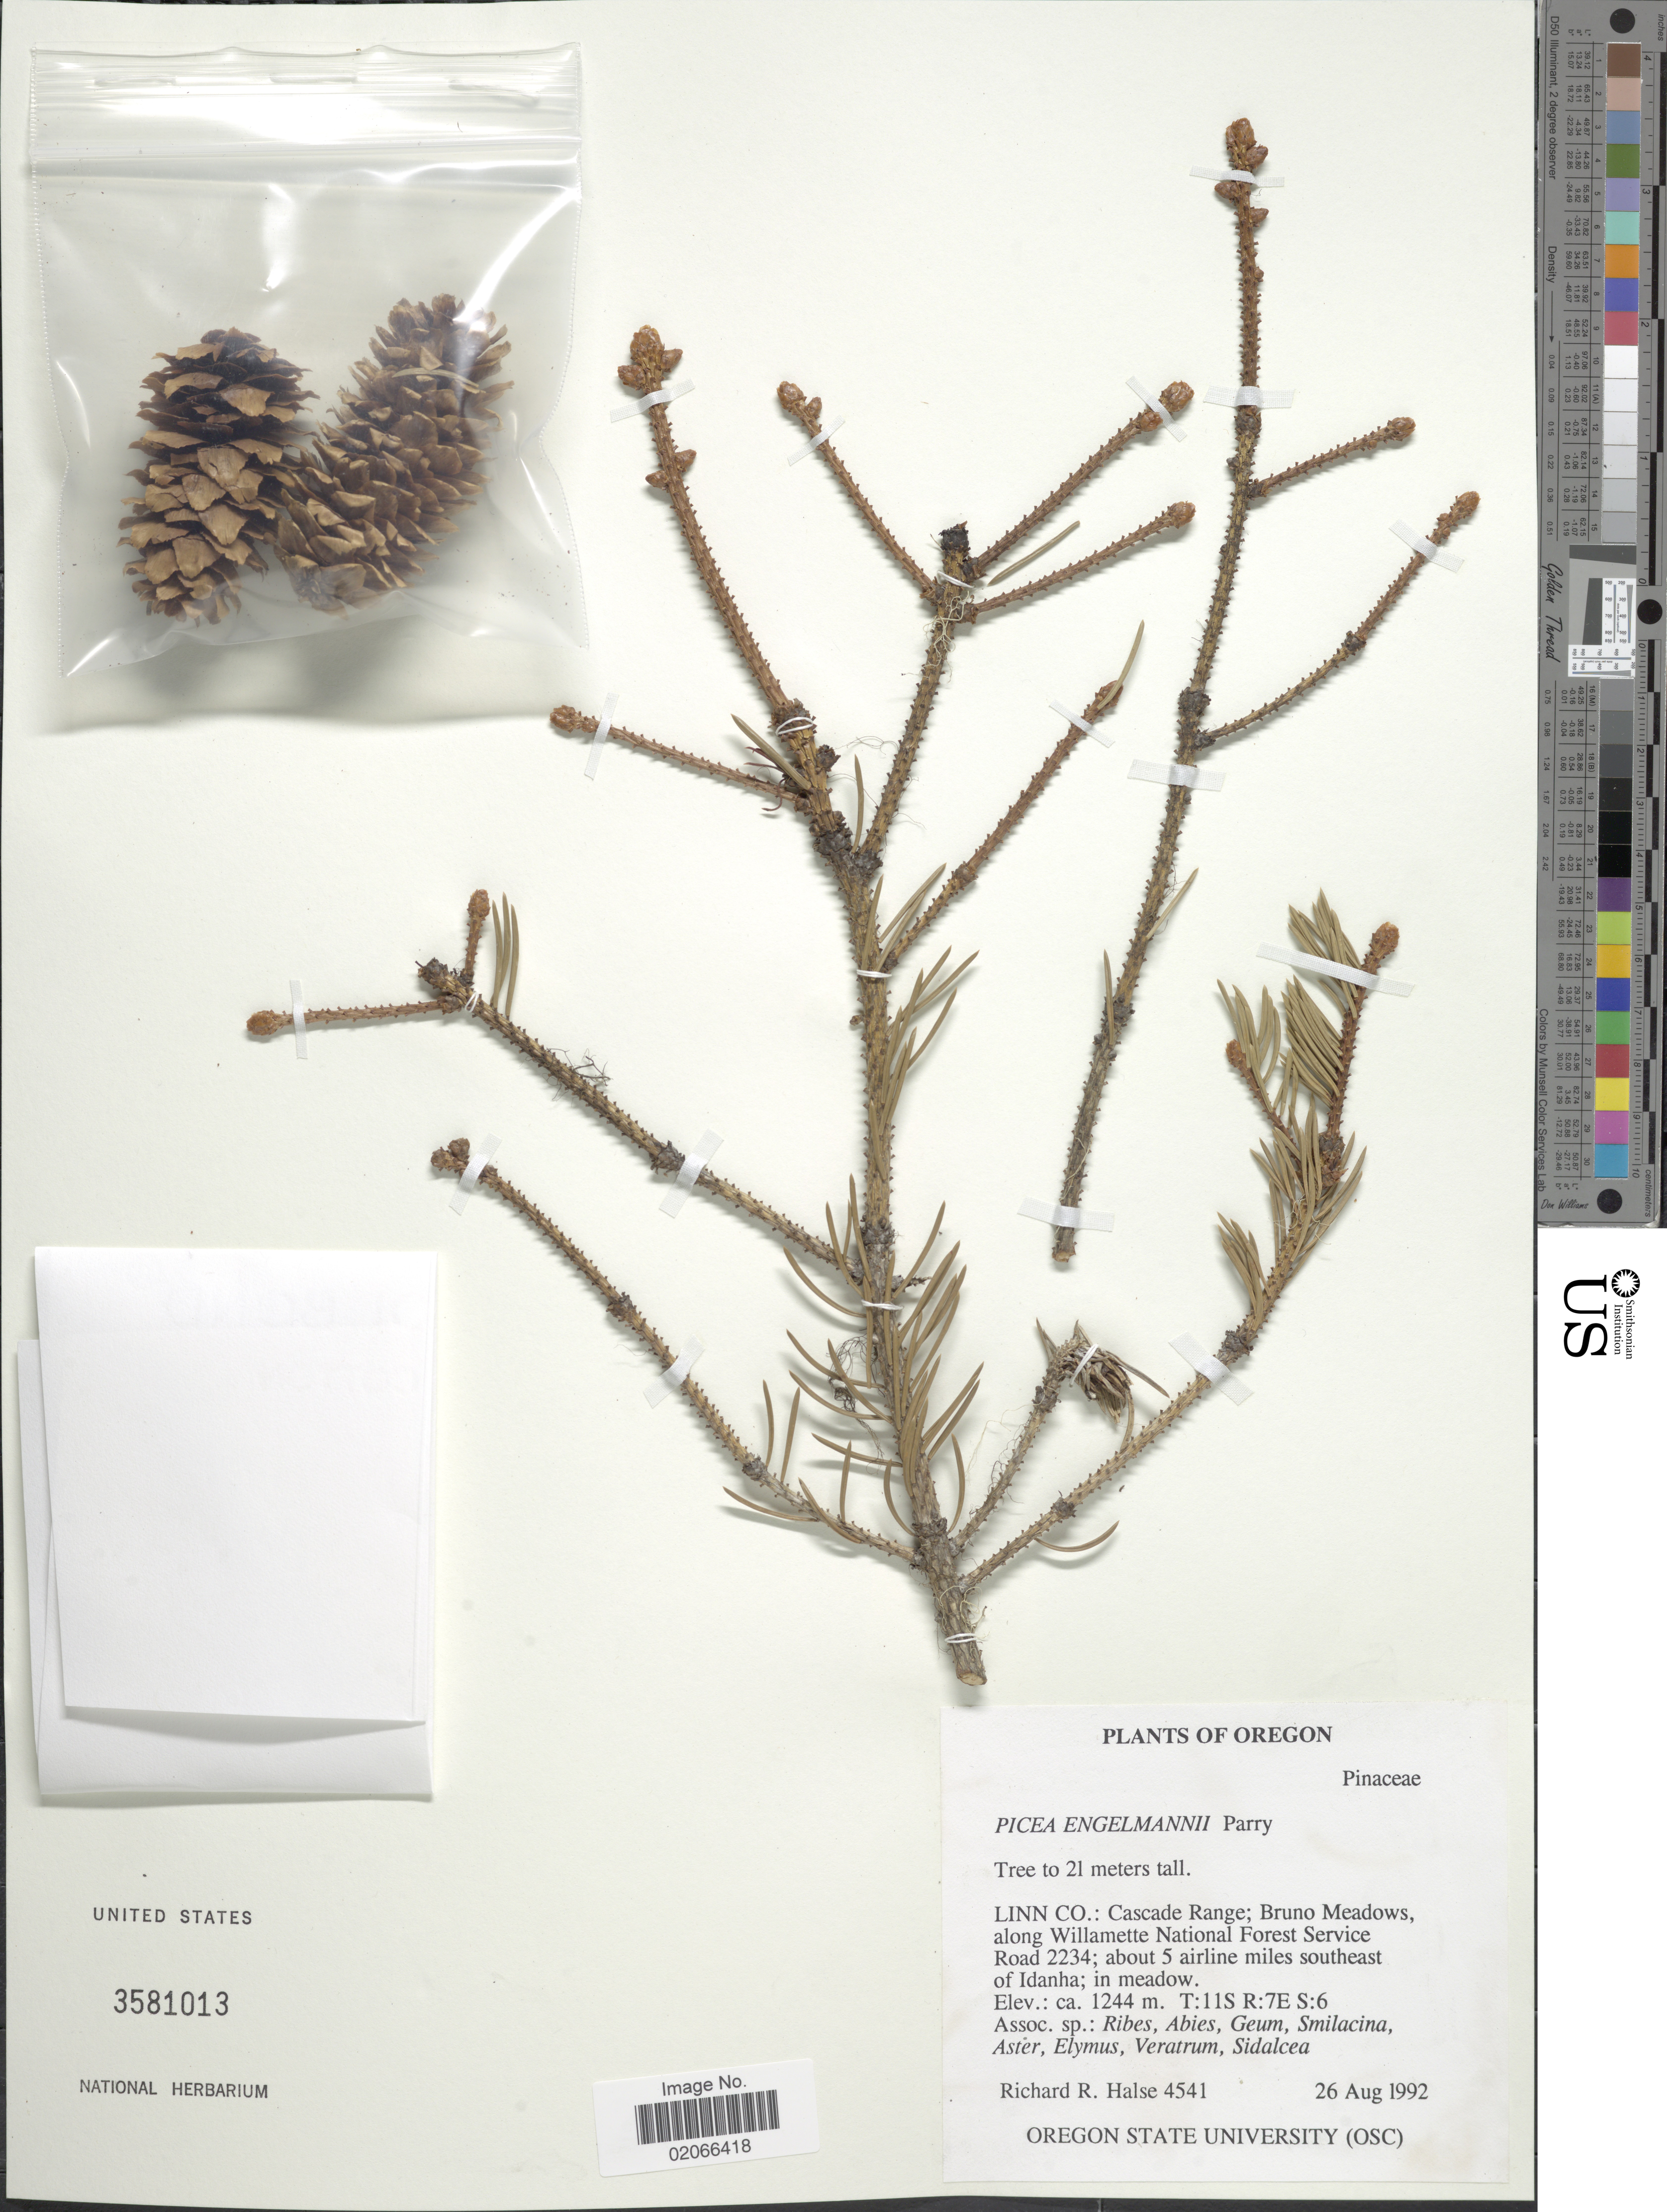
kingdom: Plantae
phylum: Tracheophyta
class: Pinopsida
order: Pinales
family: Pinaceae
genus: Picea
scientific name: Picea engelmannii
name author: Parry ex Engelm.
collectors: R. Halse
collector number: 4541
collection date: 1992-08-26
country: United States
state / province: Oregon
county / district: Linn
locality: Linn Co.: Cascade Range; Bruno Meadows, along Willamette National Forest Service Road 2234; about 5 airline miles southeast of Idanha; in meadow; T:11S R:7E S:6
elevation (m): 1244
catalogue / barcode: US 3581013